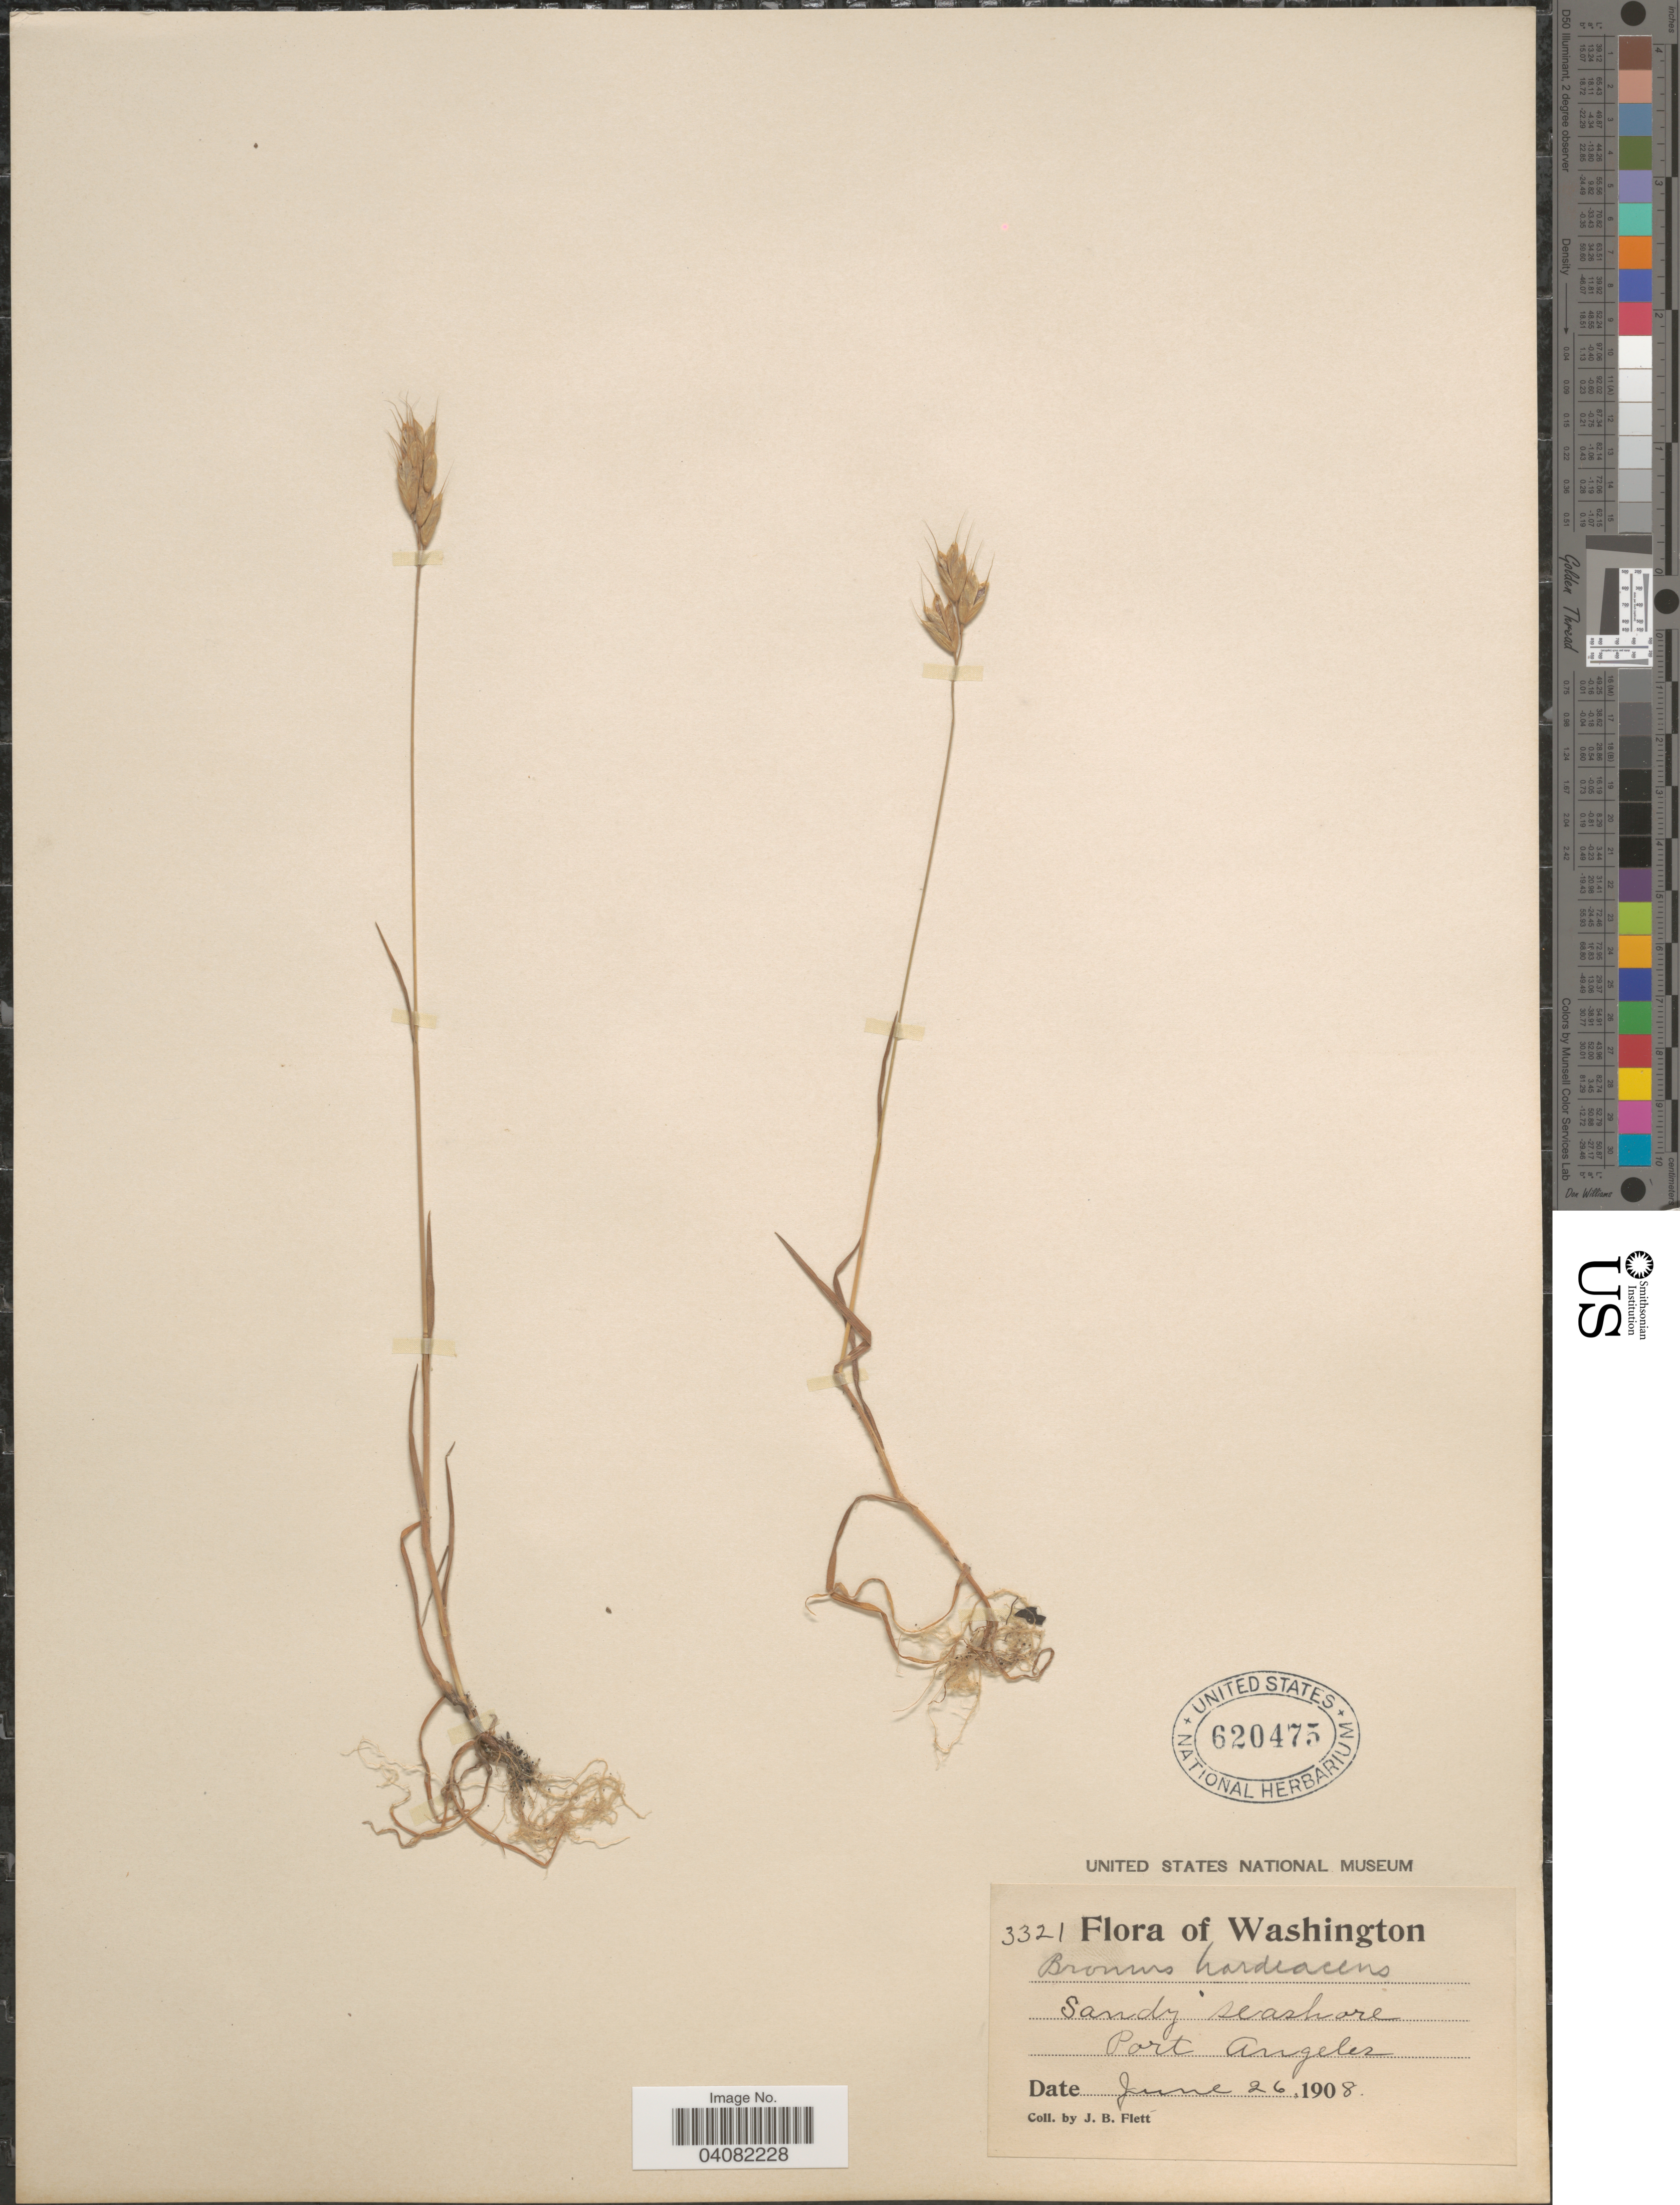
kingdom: Plantae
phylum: Tracheophyta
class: Liliopsida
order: Poales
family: Poaceae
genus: Bromus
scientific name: Bromus hordeaceus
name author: L.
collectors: J. Flett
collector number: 3321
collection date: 1908-06-26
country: United States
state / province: Washington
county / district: Clallam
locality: Port Angeles.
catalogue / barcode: US 620475